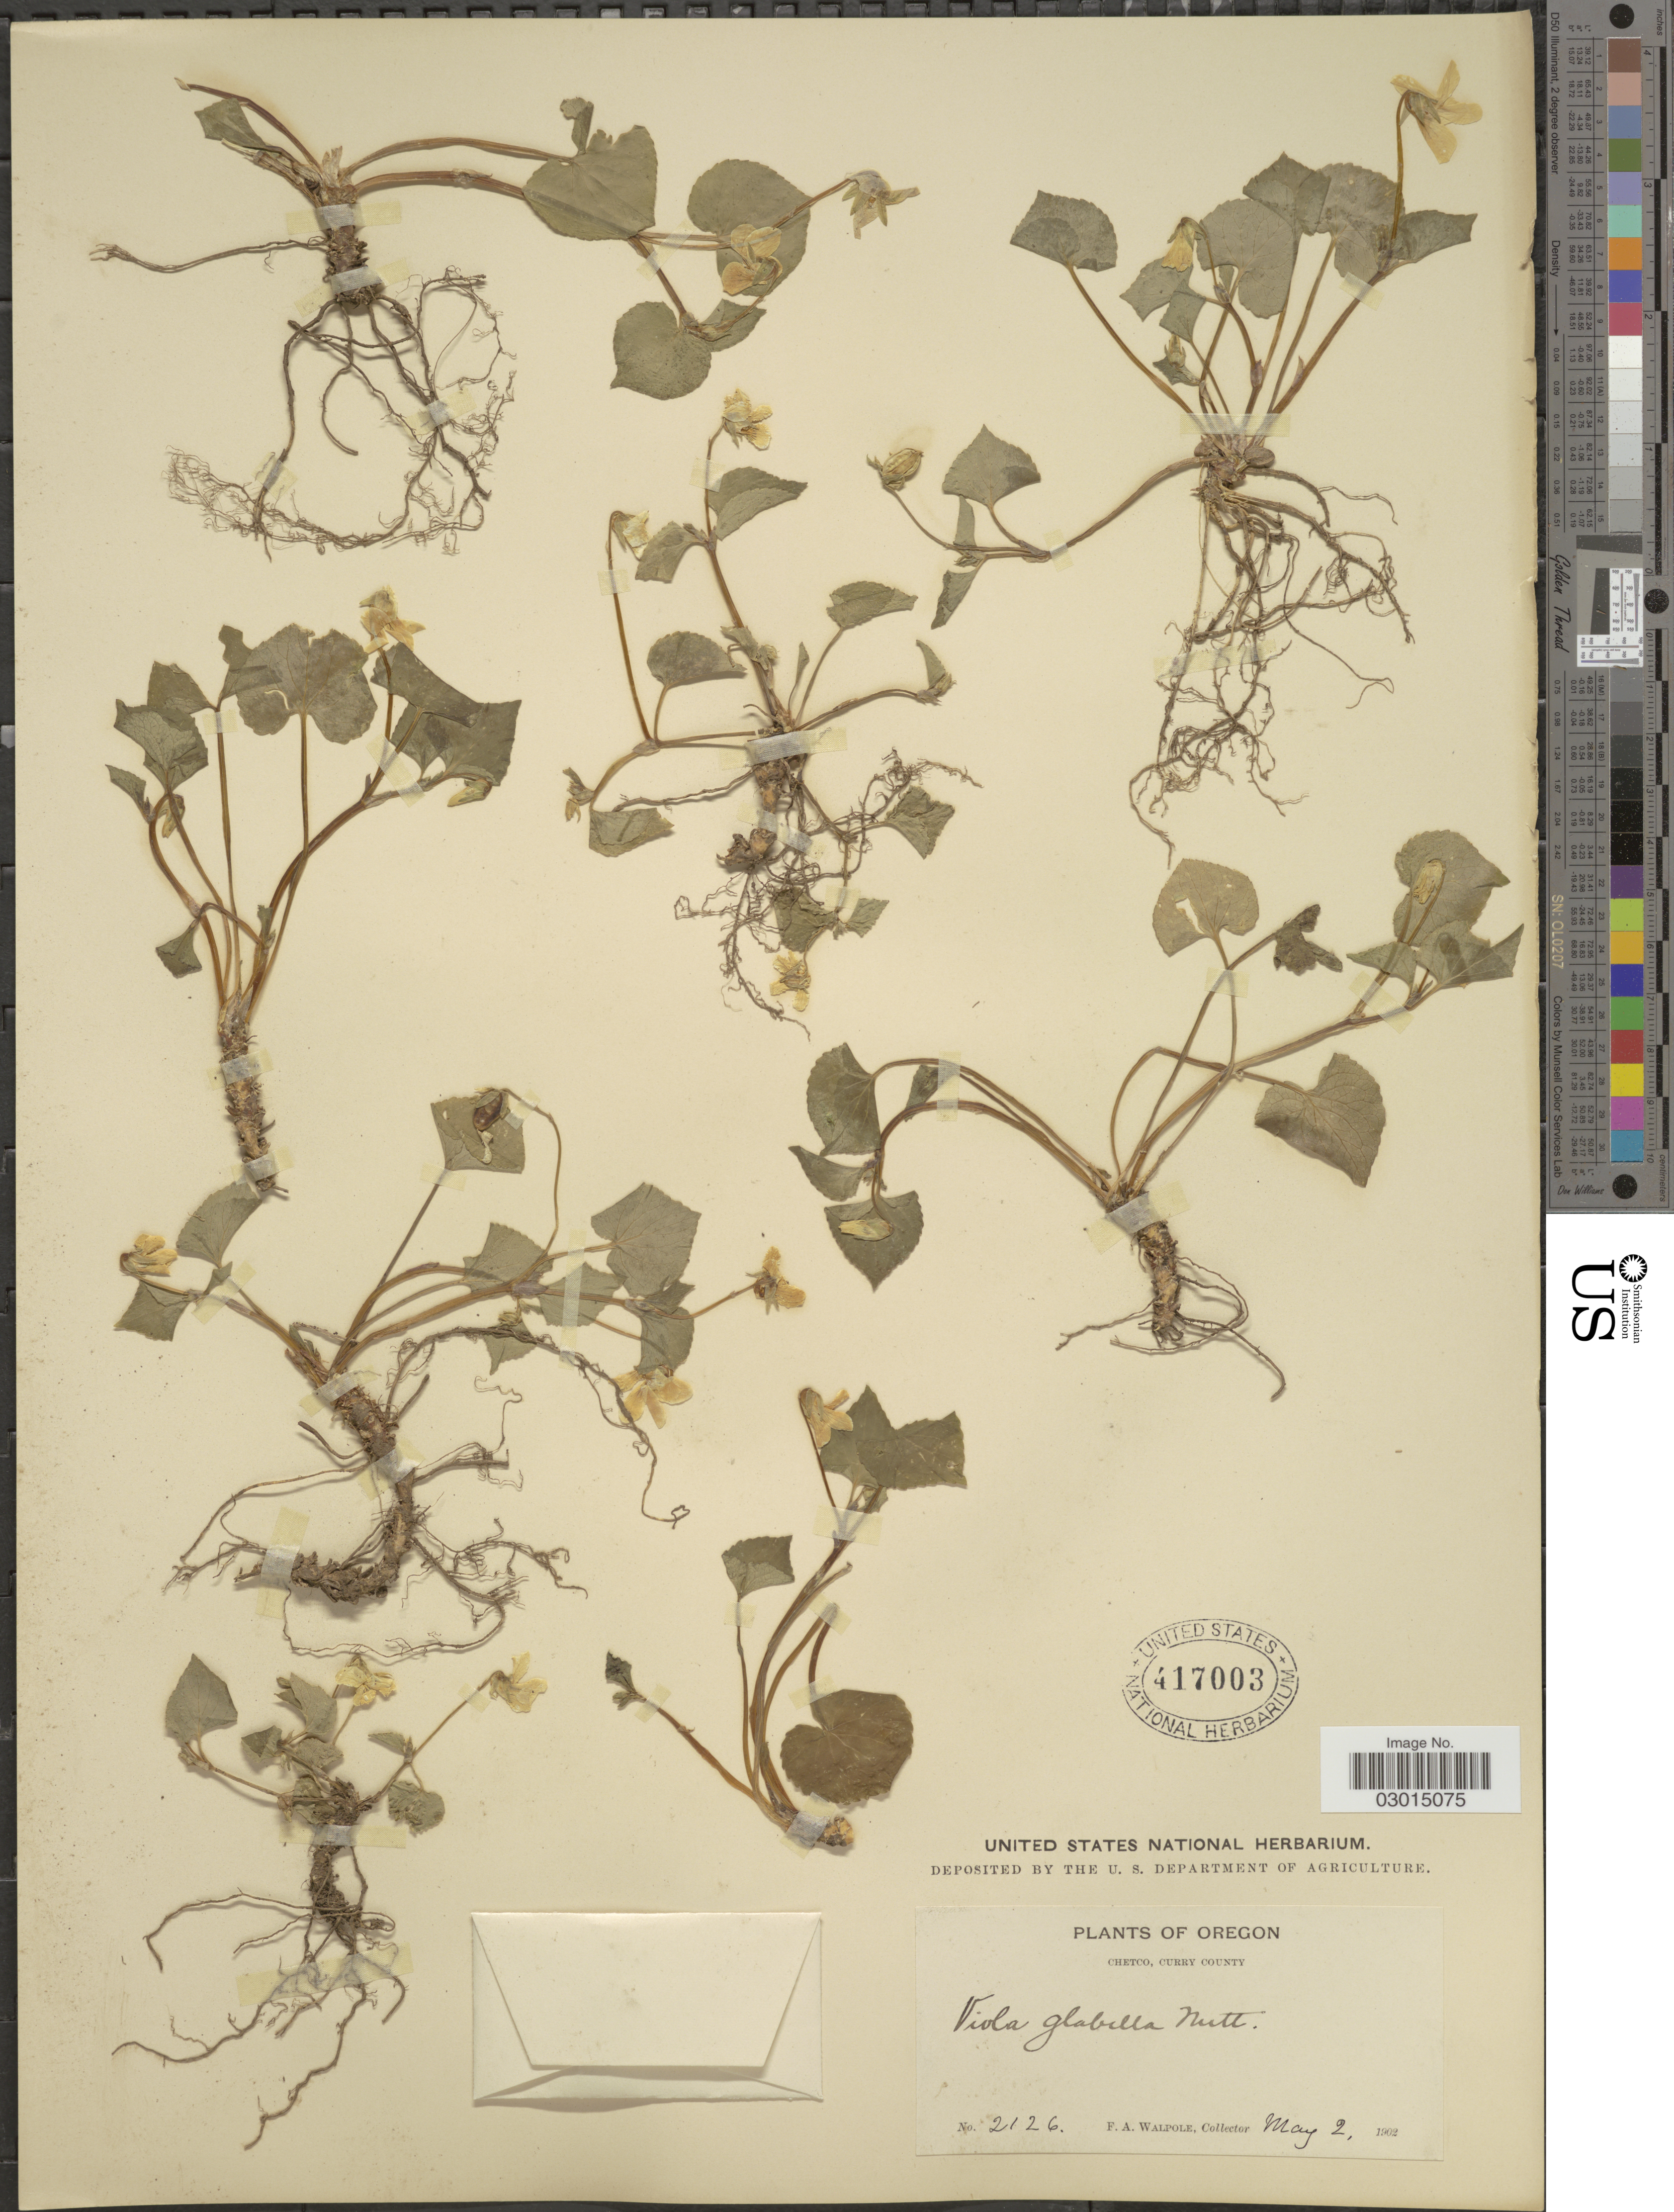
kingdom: Plantae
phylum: Tracheophyta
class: Magnoliopsida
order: Malpighiales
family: Violaceae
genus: Viola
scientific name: Viola glabella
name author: Nutt.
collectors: F. Walpole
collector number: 2126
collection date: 1902-05-02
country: United States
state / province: Oregon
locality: Chetco, Curry County.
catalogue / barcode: US 417003